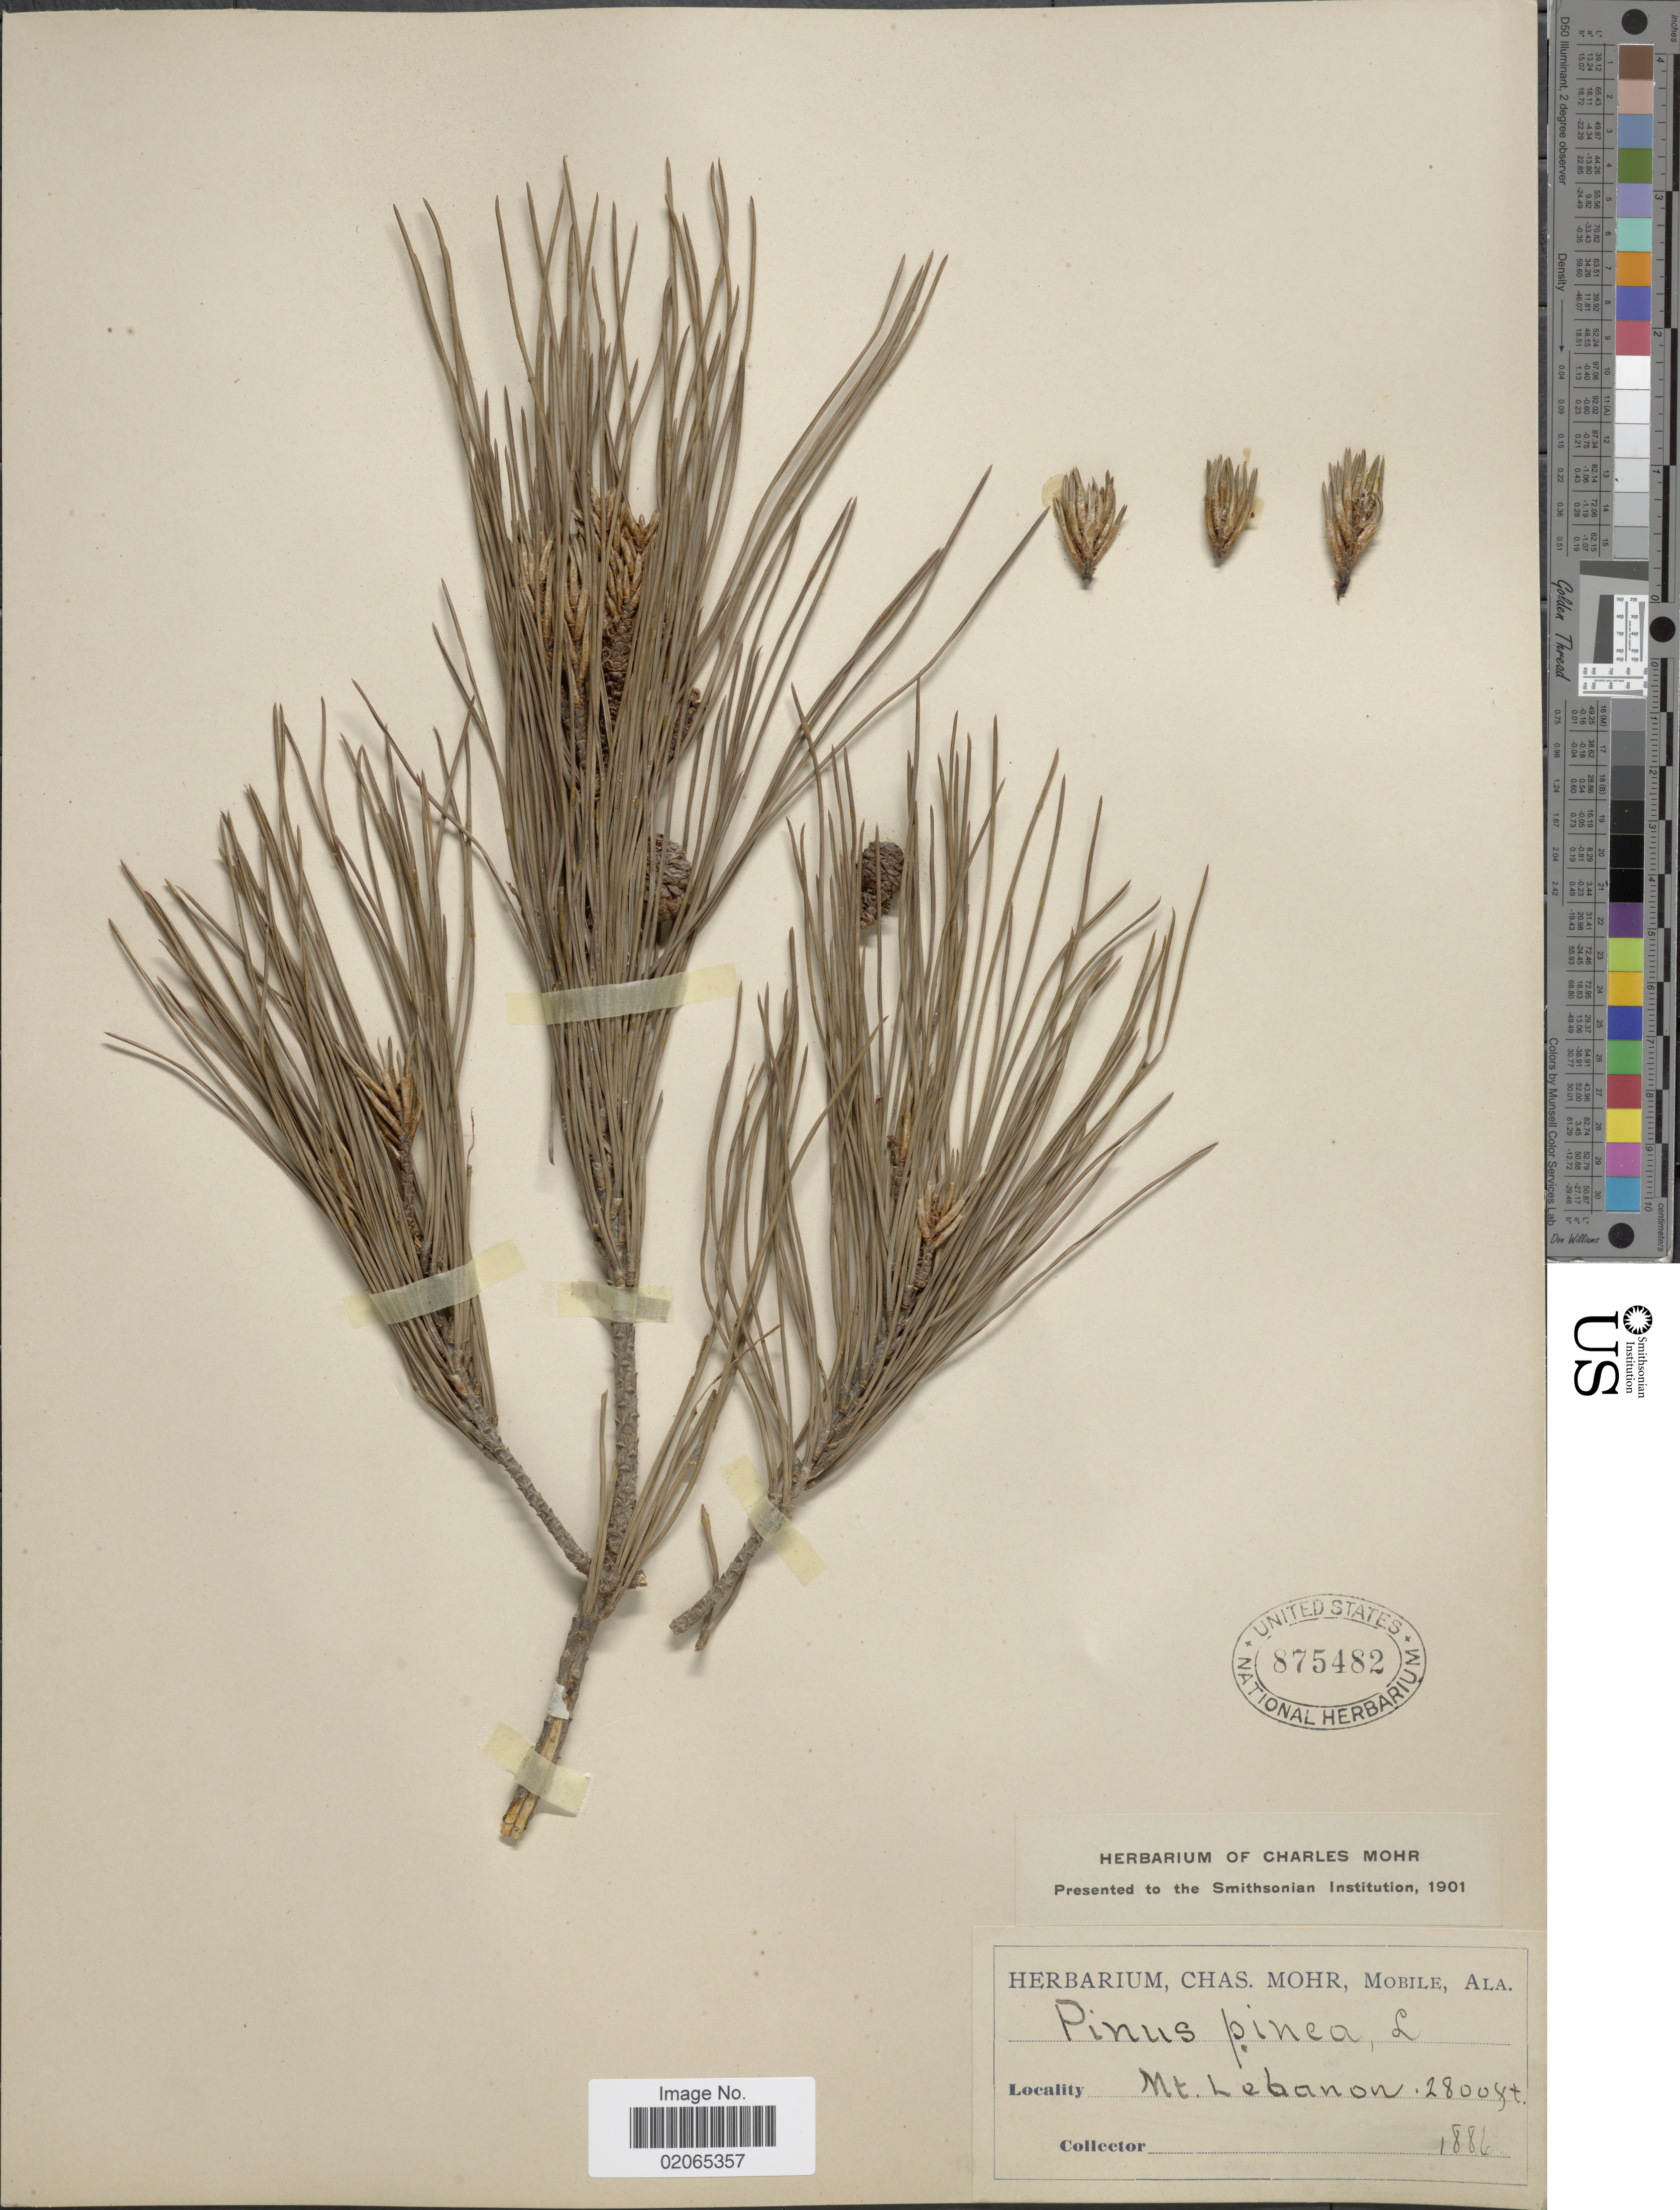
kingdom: Plantae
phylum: Tracheophyta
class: Pinopsida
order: Pinales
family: Pinaceae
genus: Pinus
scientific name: Pinus pinea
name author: L.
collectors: ex herb. Charles Mohr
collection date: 1886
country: United States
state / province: Alabama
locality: Mt. Lebanon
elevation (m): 853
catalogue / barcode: US 875482